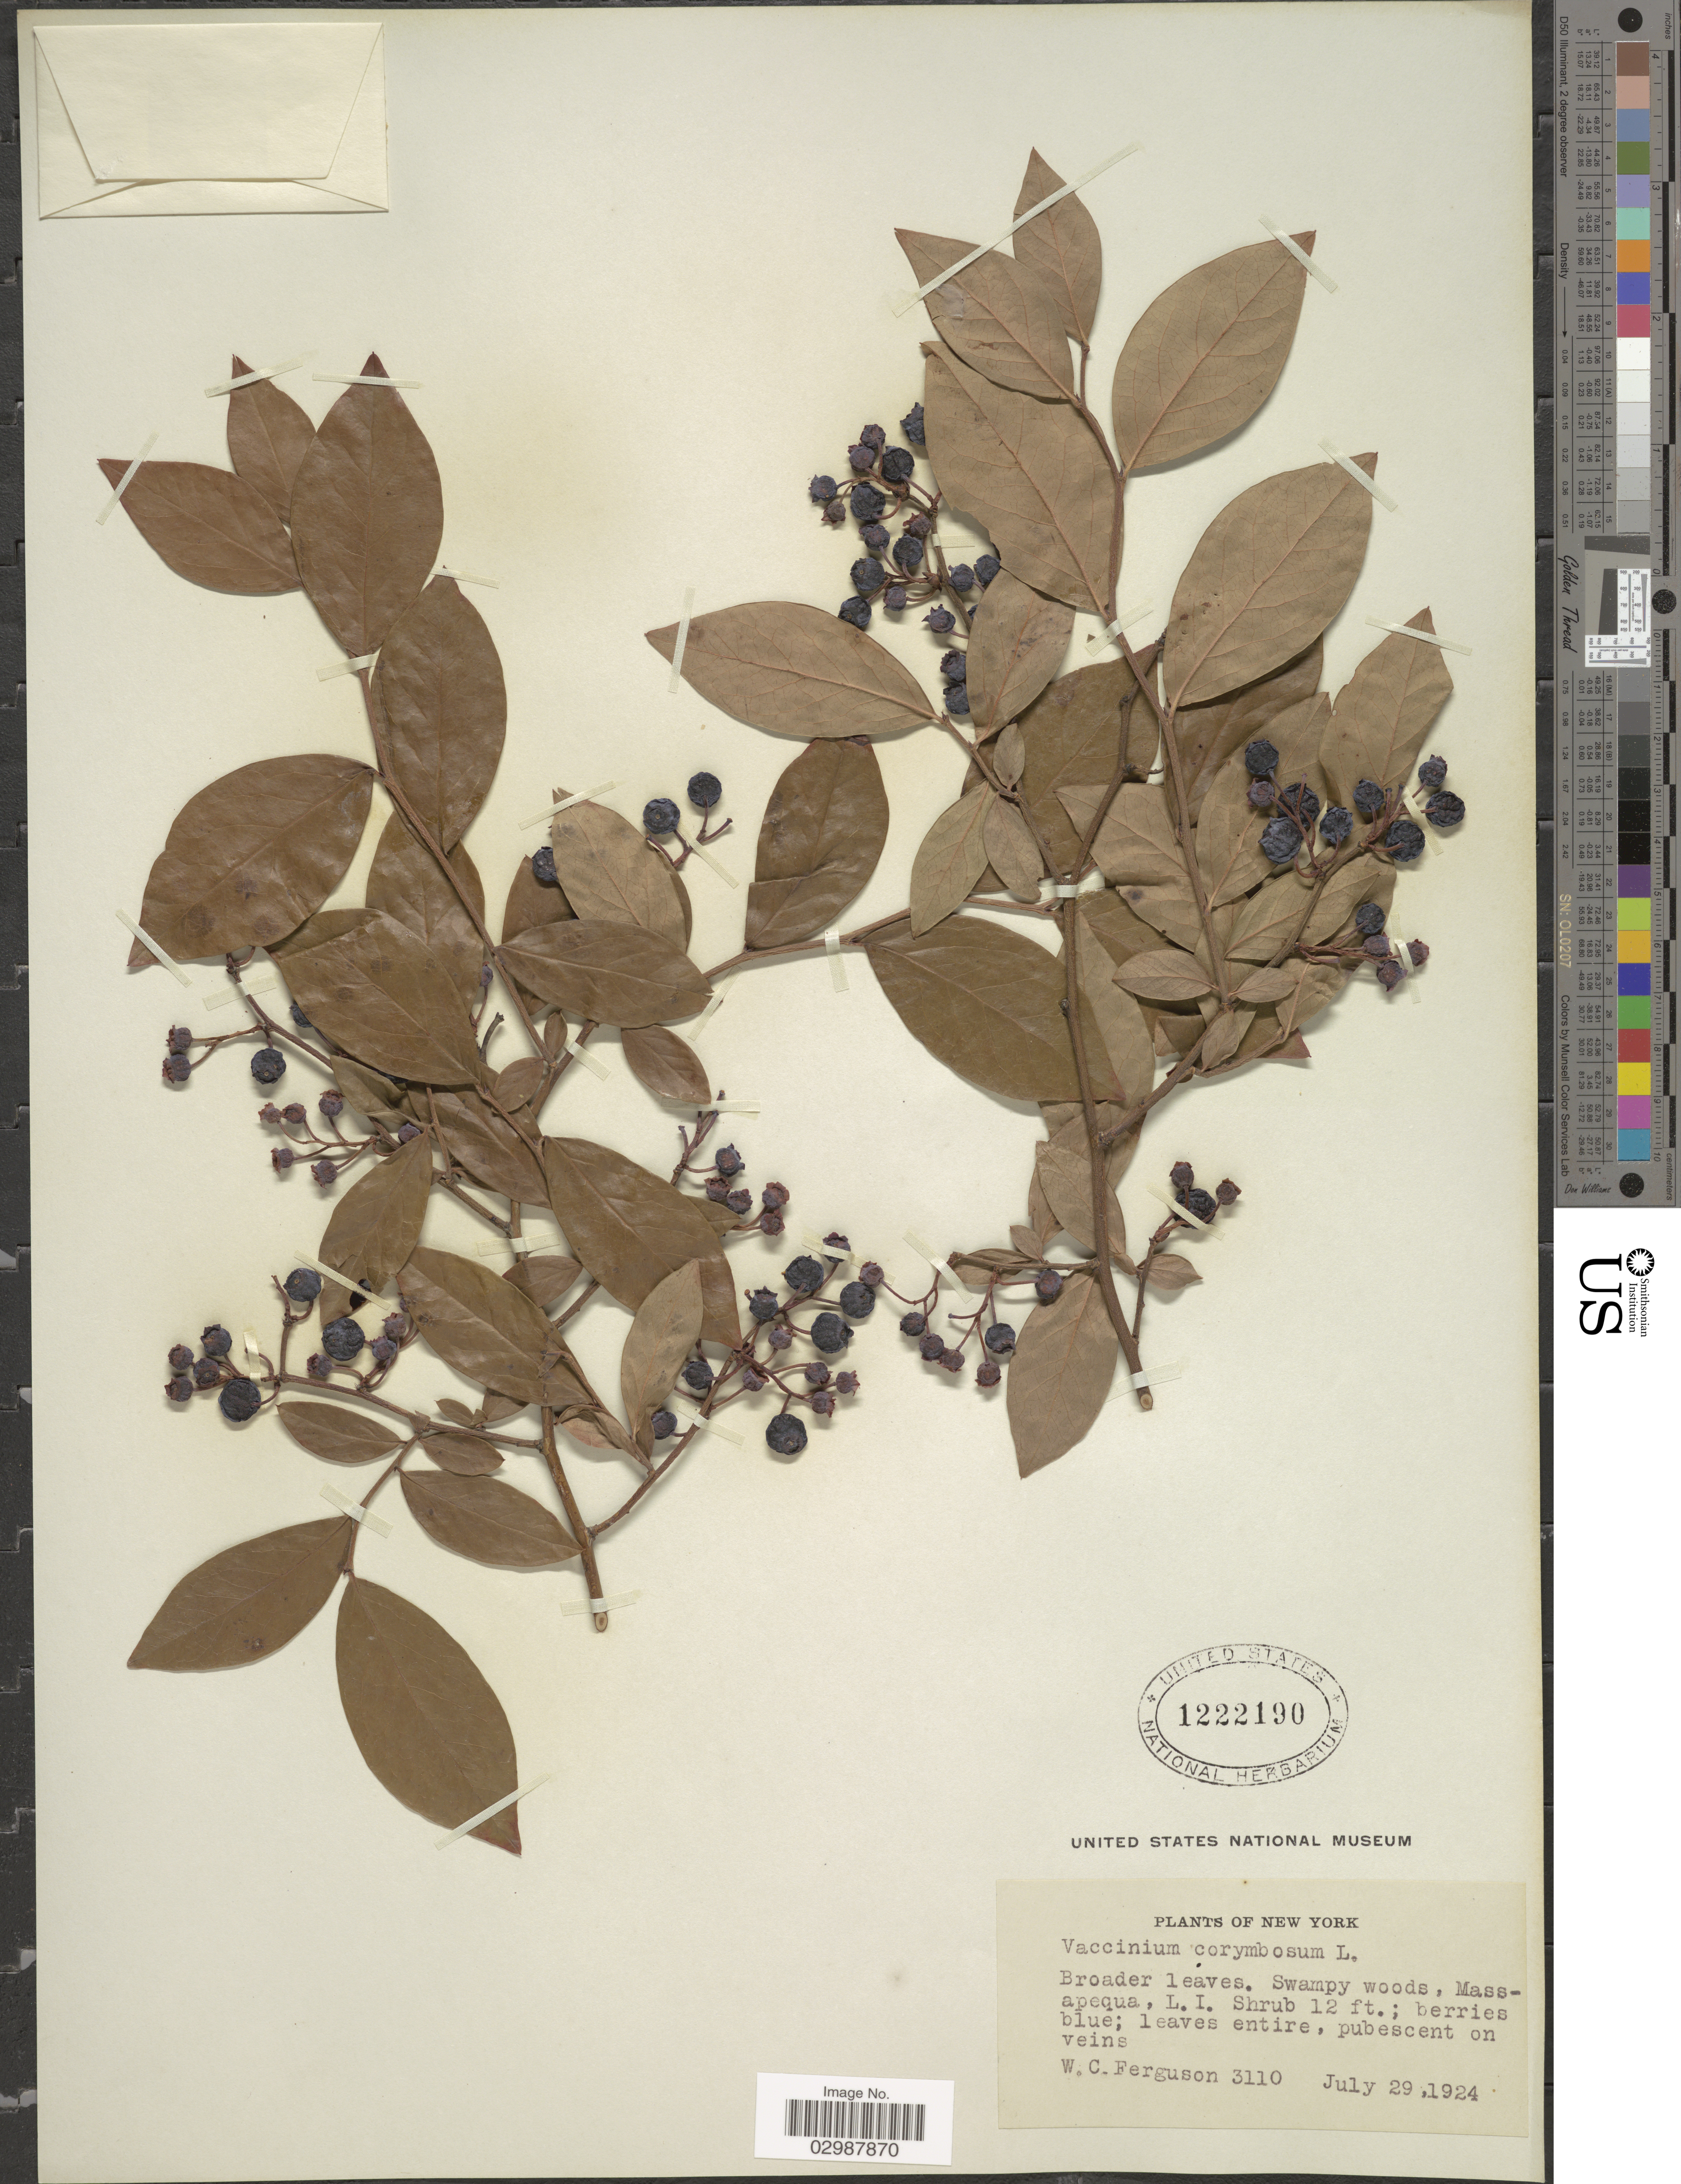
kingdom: Plantae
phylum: Tracheophyta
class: Magnoliopsida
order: Ericales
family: Ericaceae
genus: Vaccinium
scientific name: Vaccinium corymbosum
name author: L.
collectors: W. Ferguson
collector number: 3110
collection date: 1924-07-29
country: United States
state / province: New York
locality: Swampy woods, Massapequa, L. I.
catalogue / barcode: US 1222190